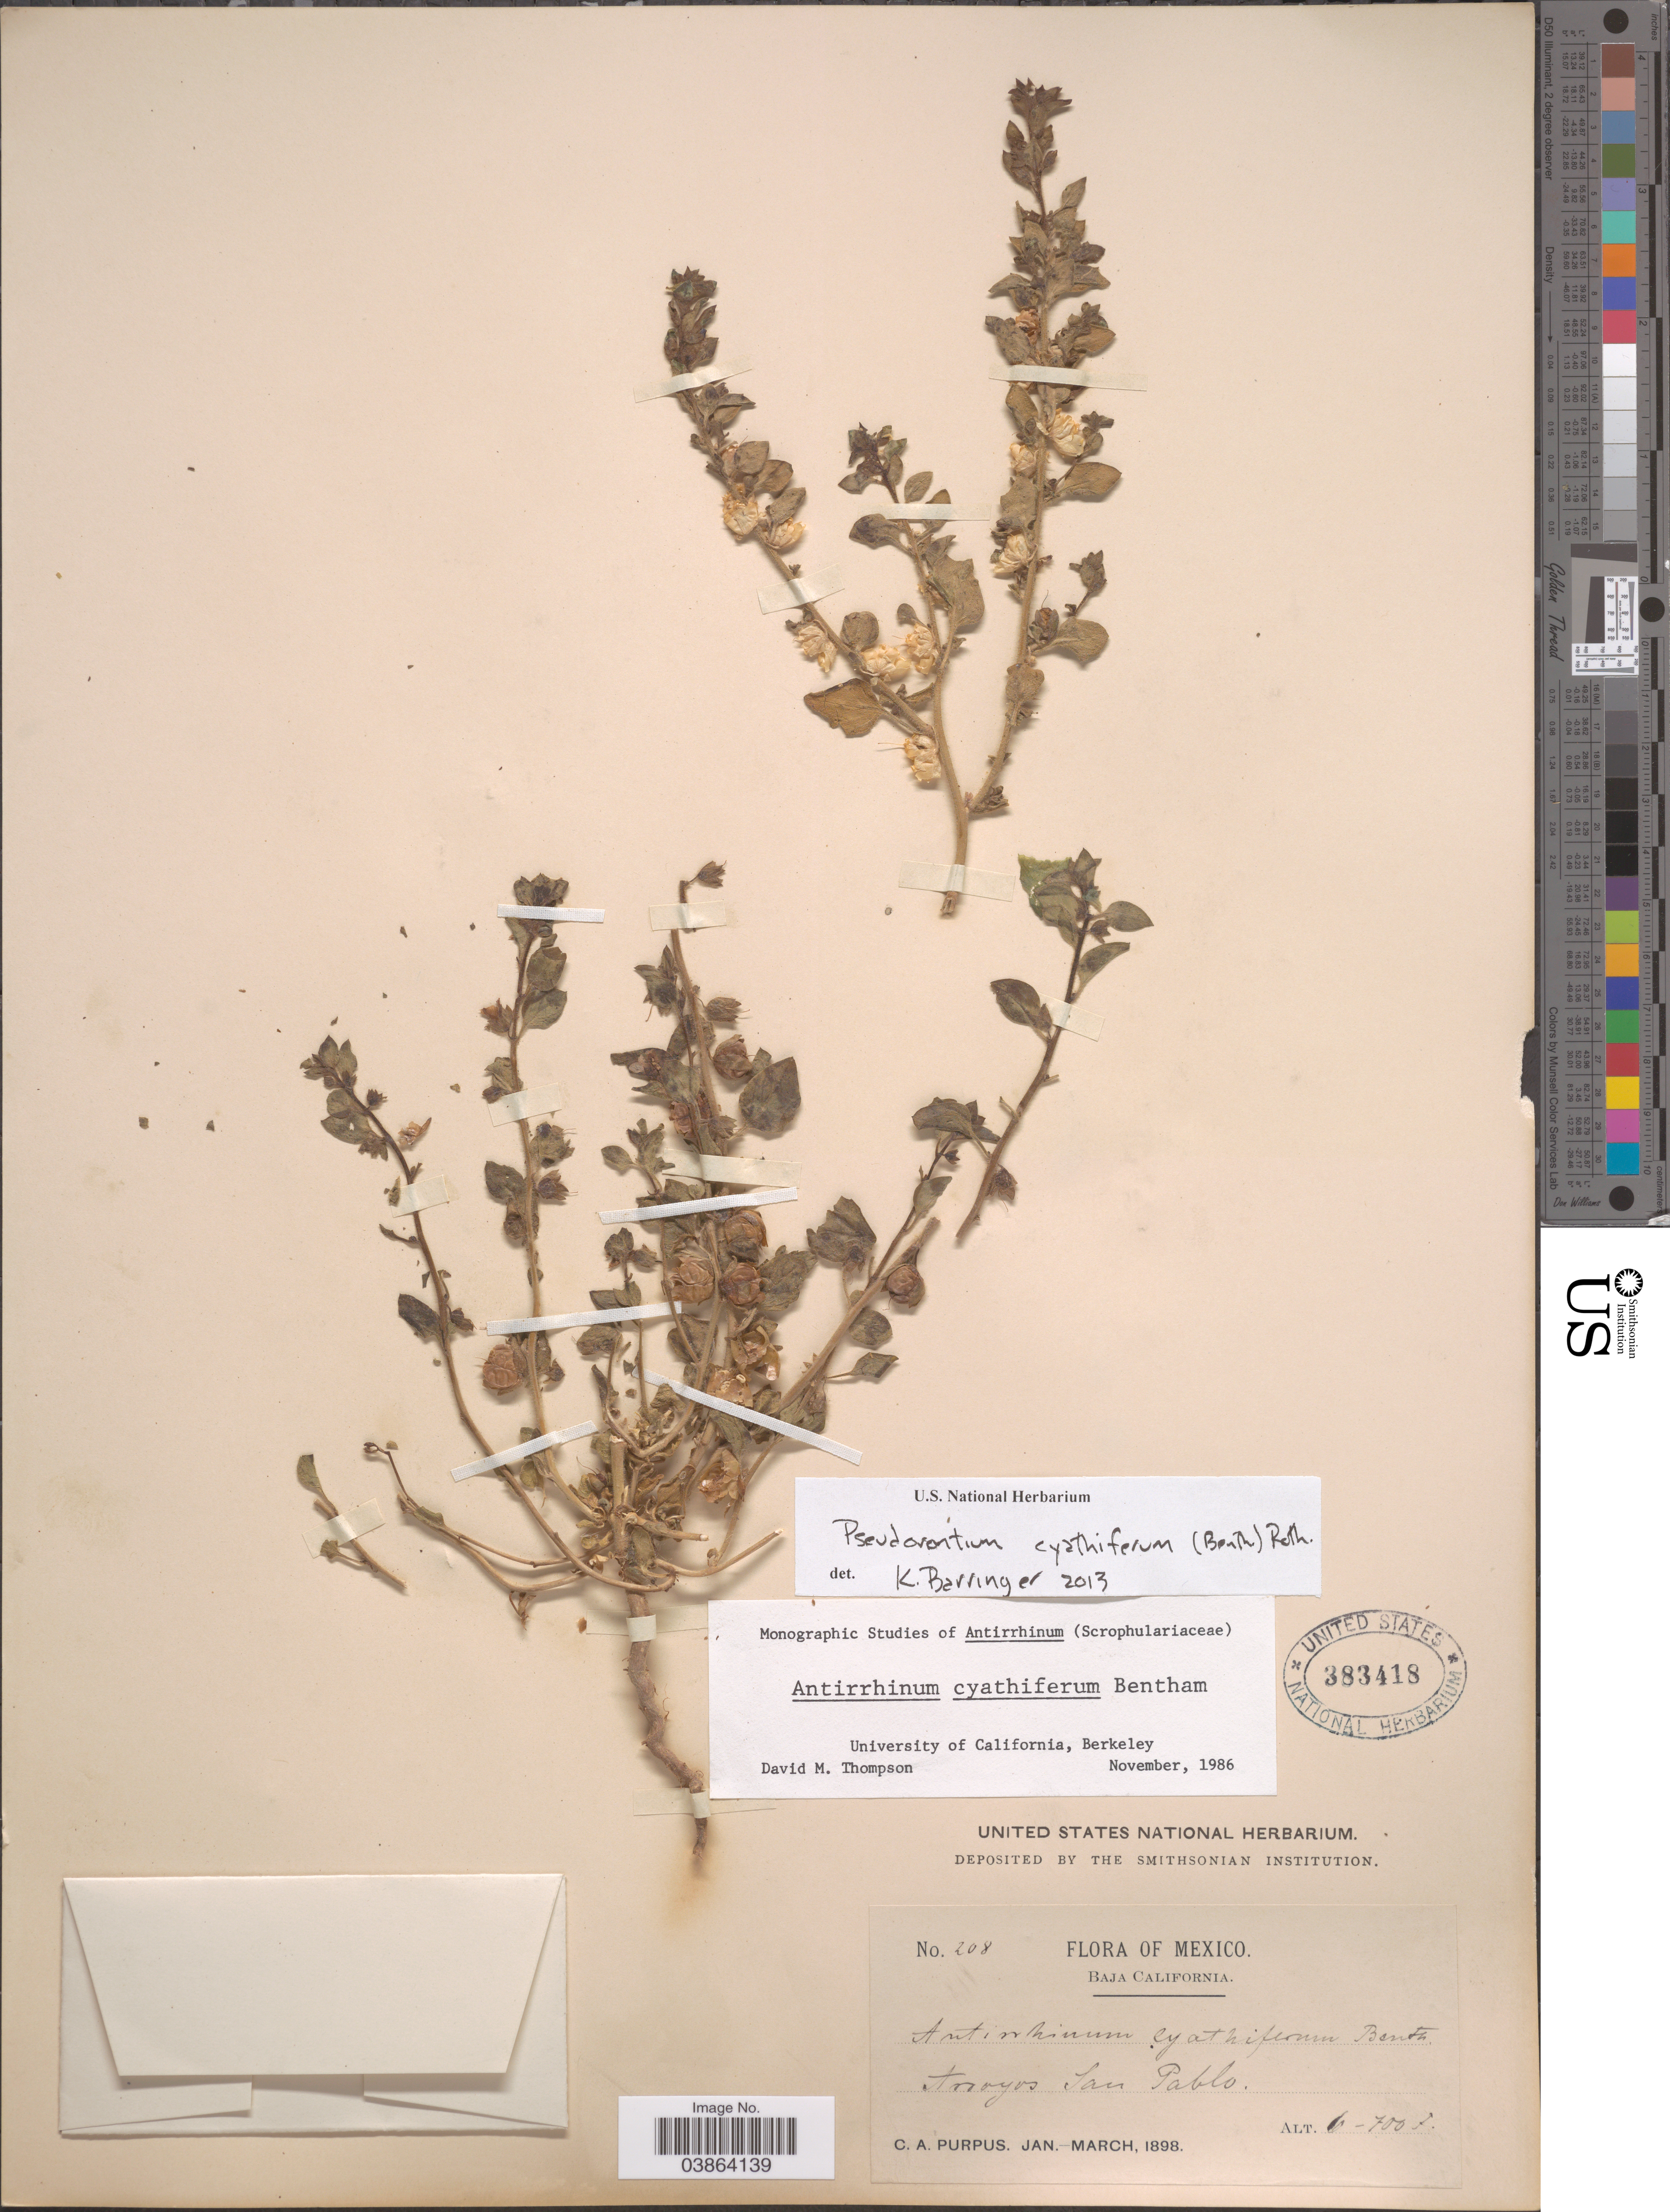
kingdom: Plantae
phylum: Tracheophyta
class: Magnoliopsida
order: Lamiales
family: Plantaginaceae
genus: Pseudorontium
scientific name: Pseudorontium cyathiferum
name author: (Benth.) Rothm.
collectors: C. A. Purpus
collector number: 208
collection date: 1898-01/1898-03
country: Mexico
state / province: Baja California Sur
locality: Arroyos San Pablo.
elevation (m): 183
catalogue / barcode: US 383418